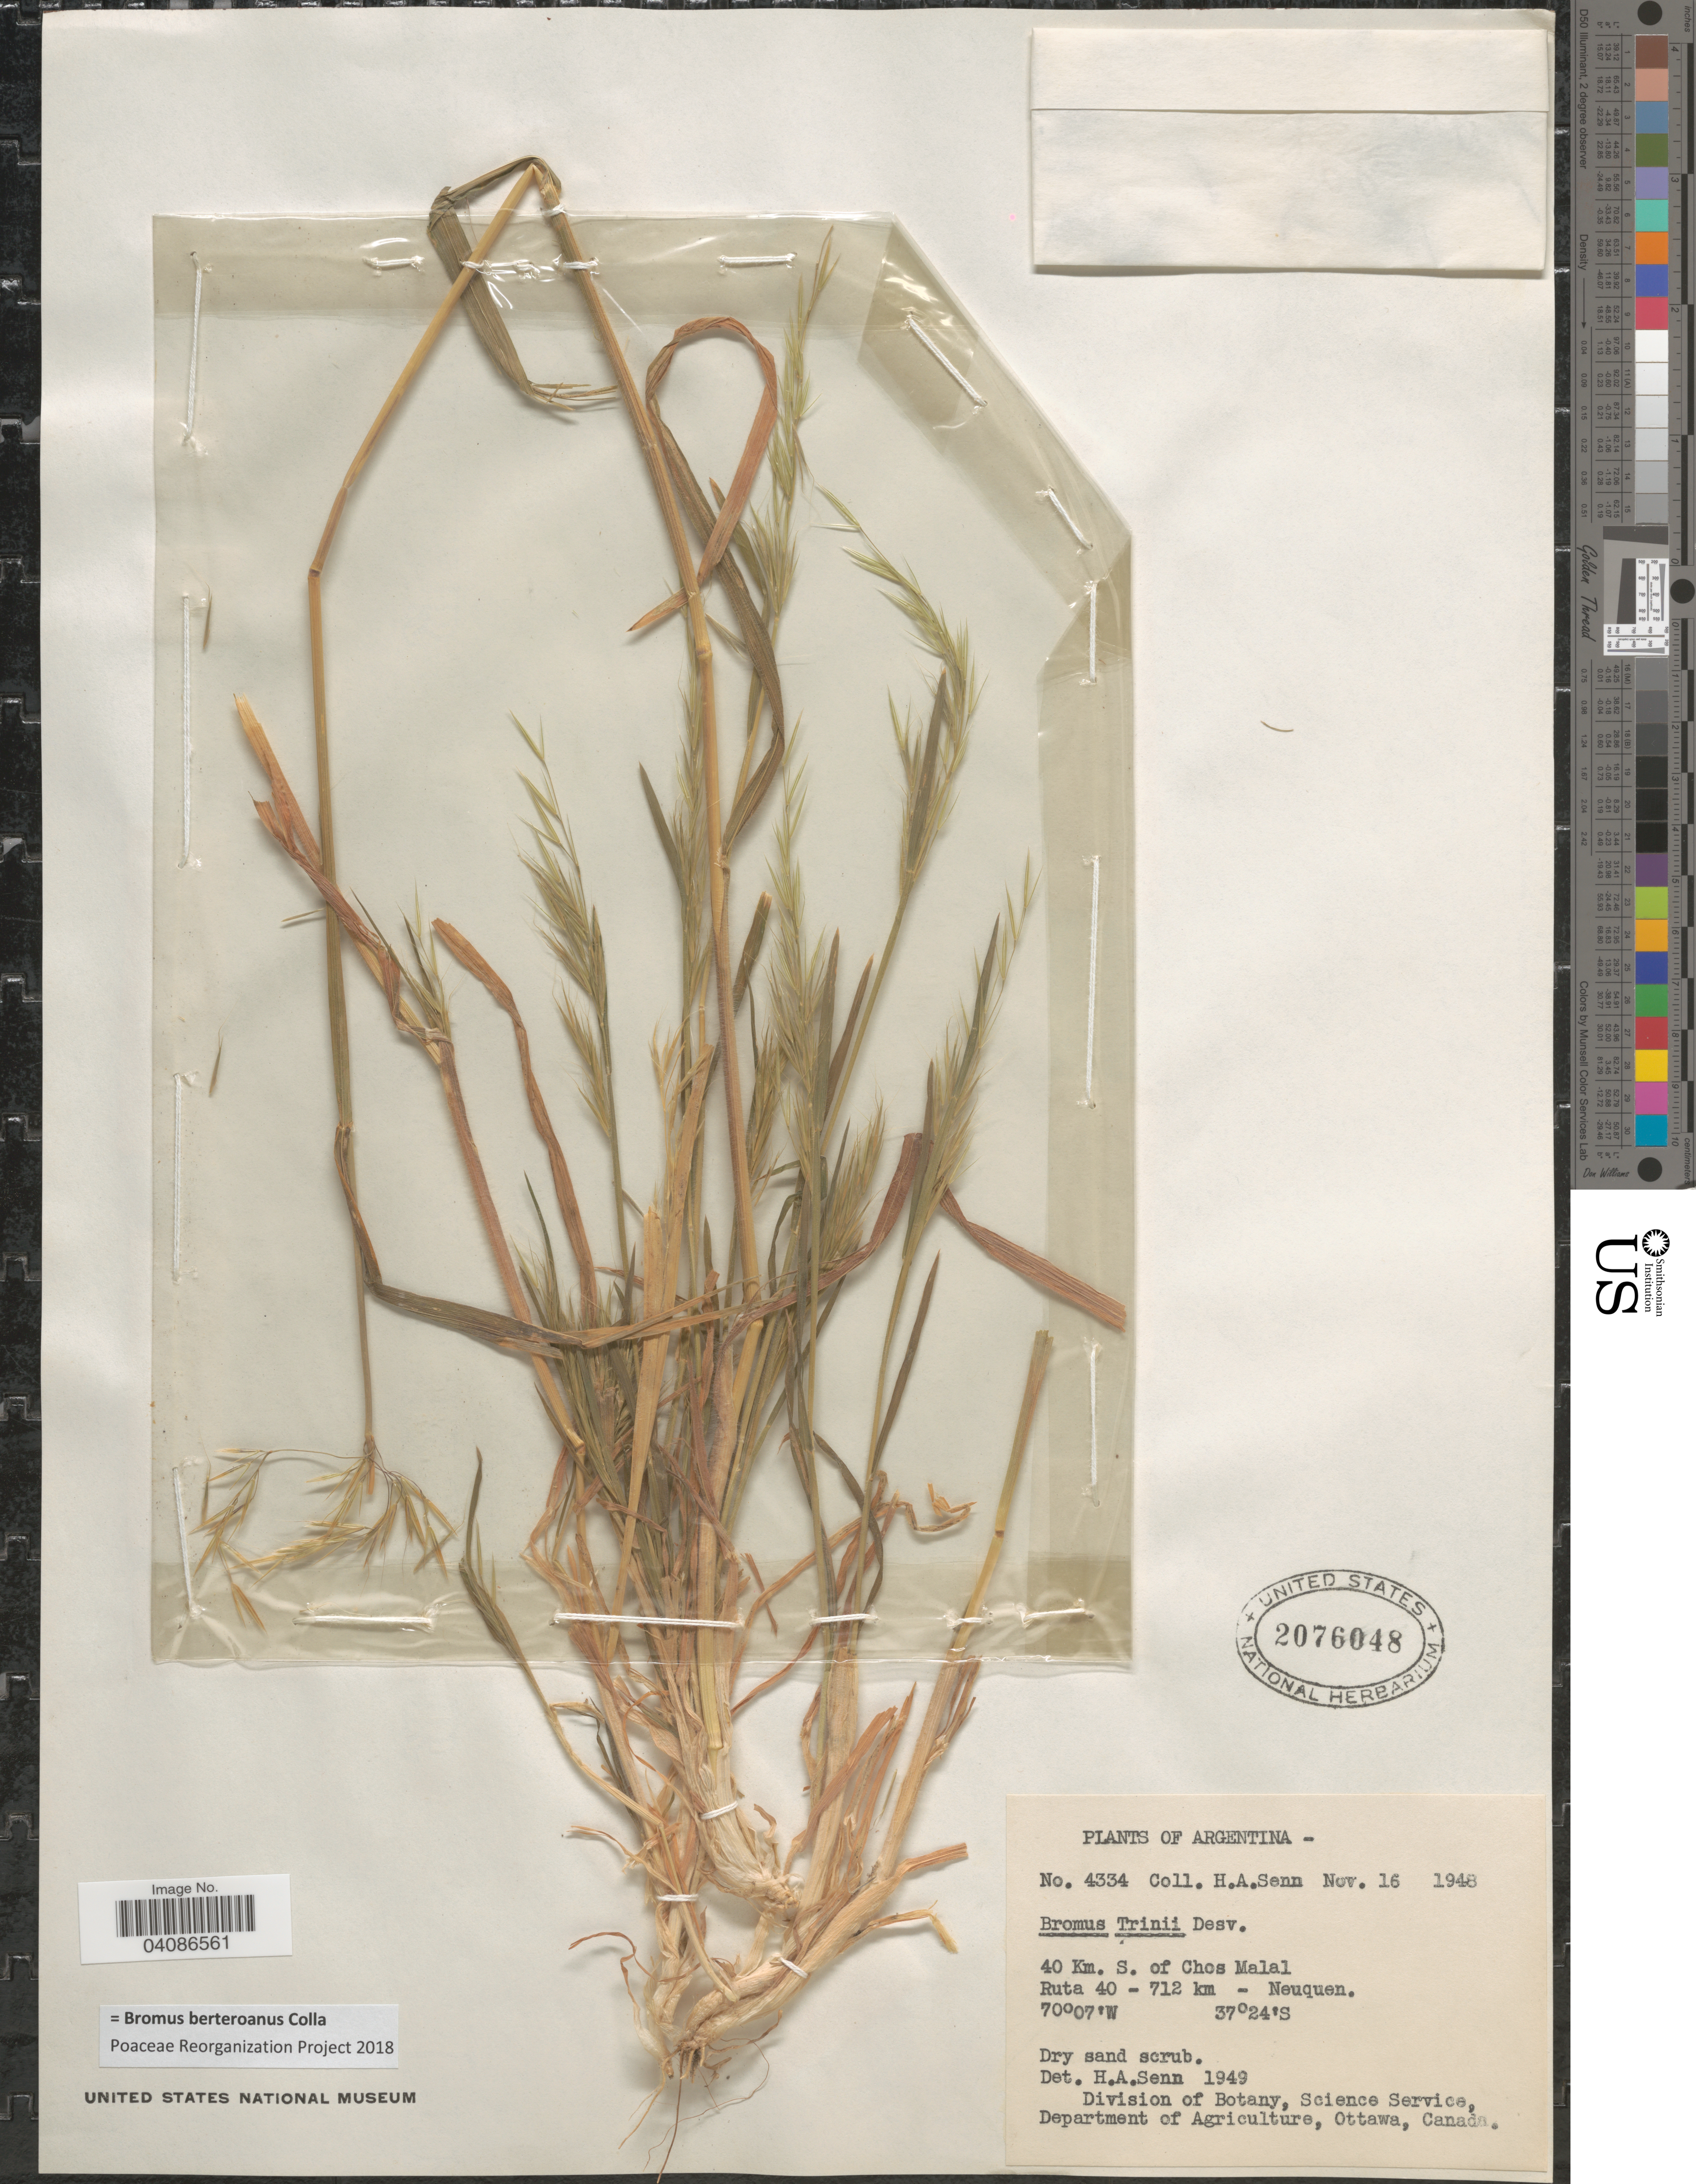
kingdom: Plantae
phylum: Tracheophyta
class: Liliopsida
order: Poales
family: Poaceae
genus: Bromus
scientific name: Bromus berteroanus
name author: Colla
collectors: H. Senn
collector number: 4334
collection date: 1948-11-16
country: Argentina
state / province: Neuquen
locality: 40 Km. S. of Chos Malal Ruta 40 - 712 km.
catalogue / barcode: US 2076048